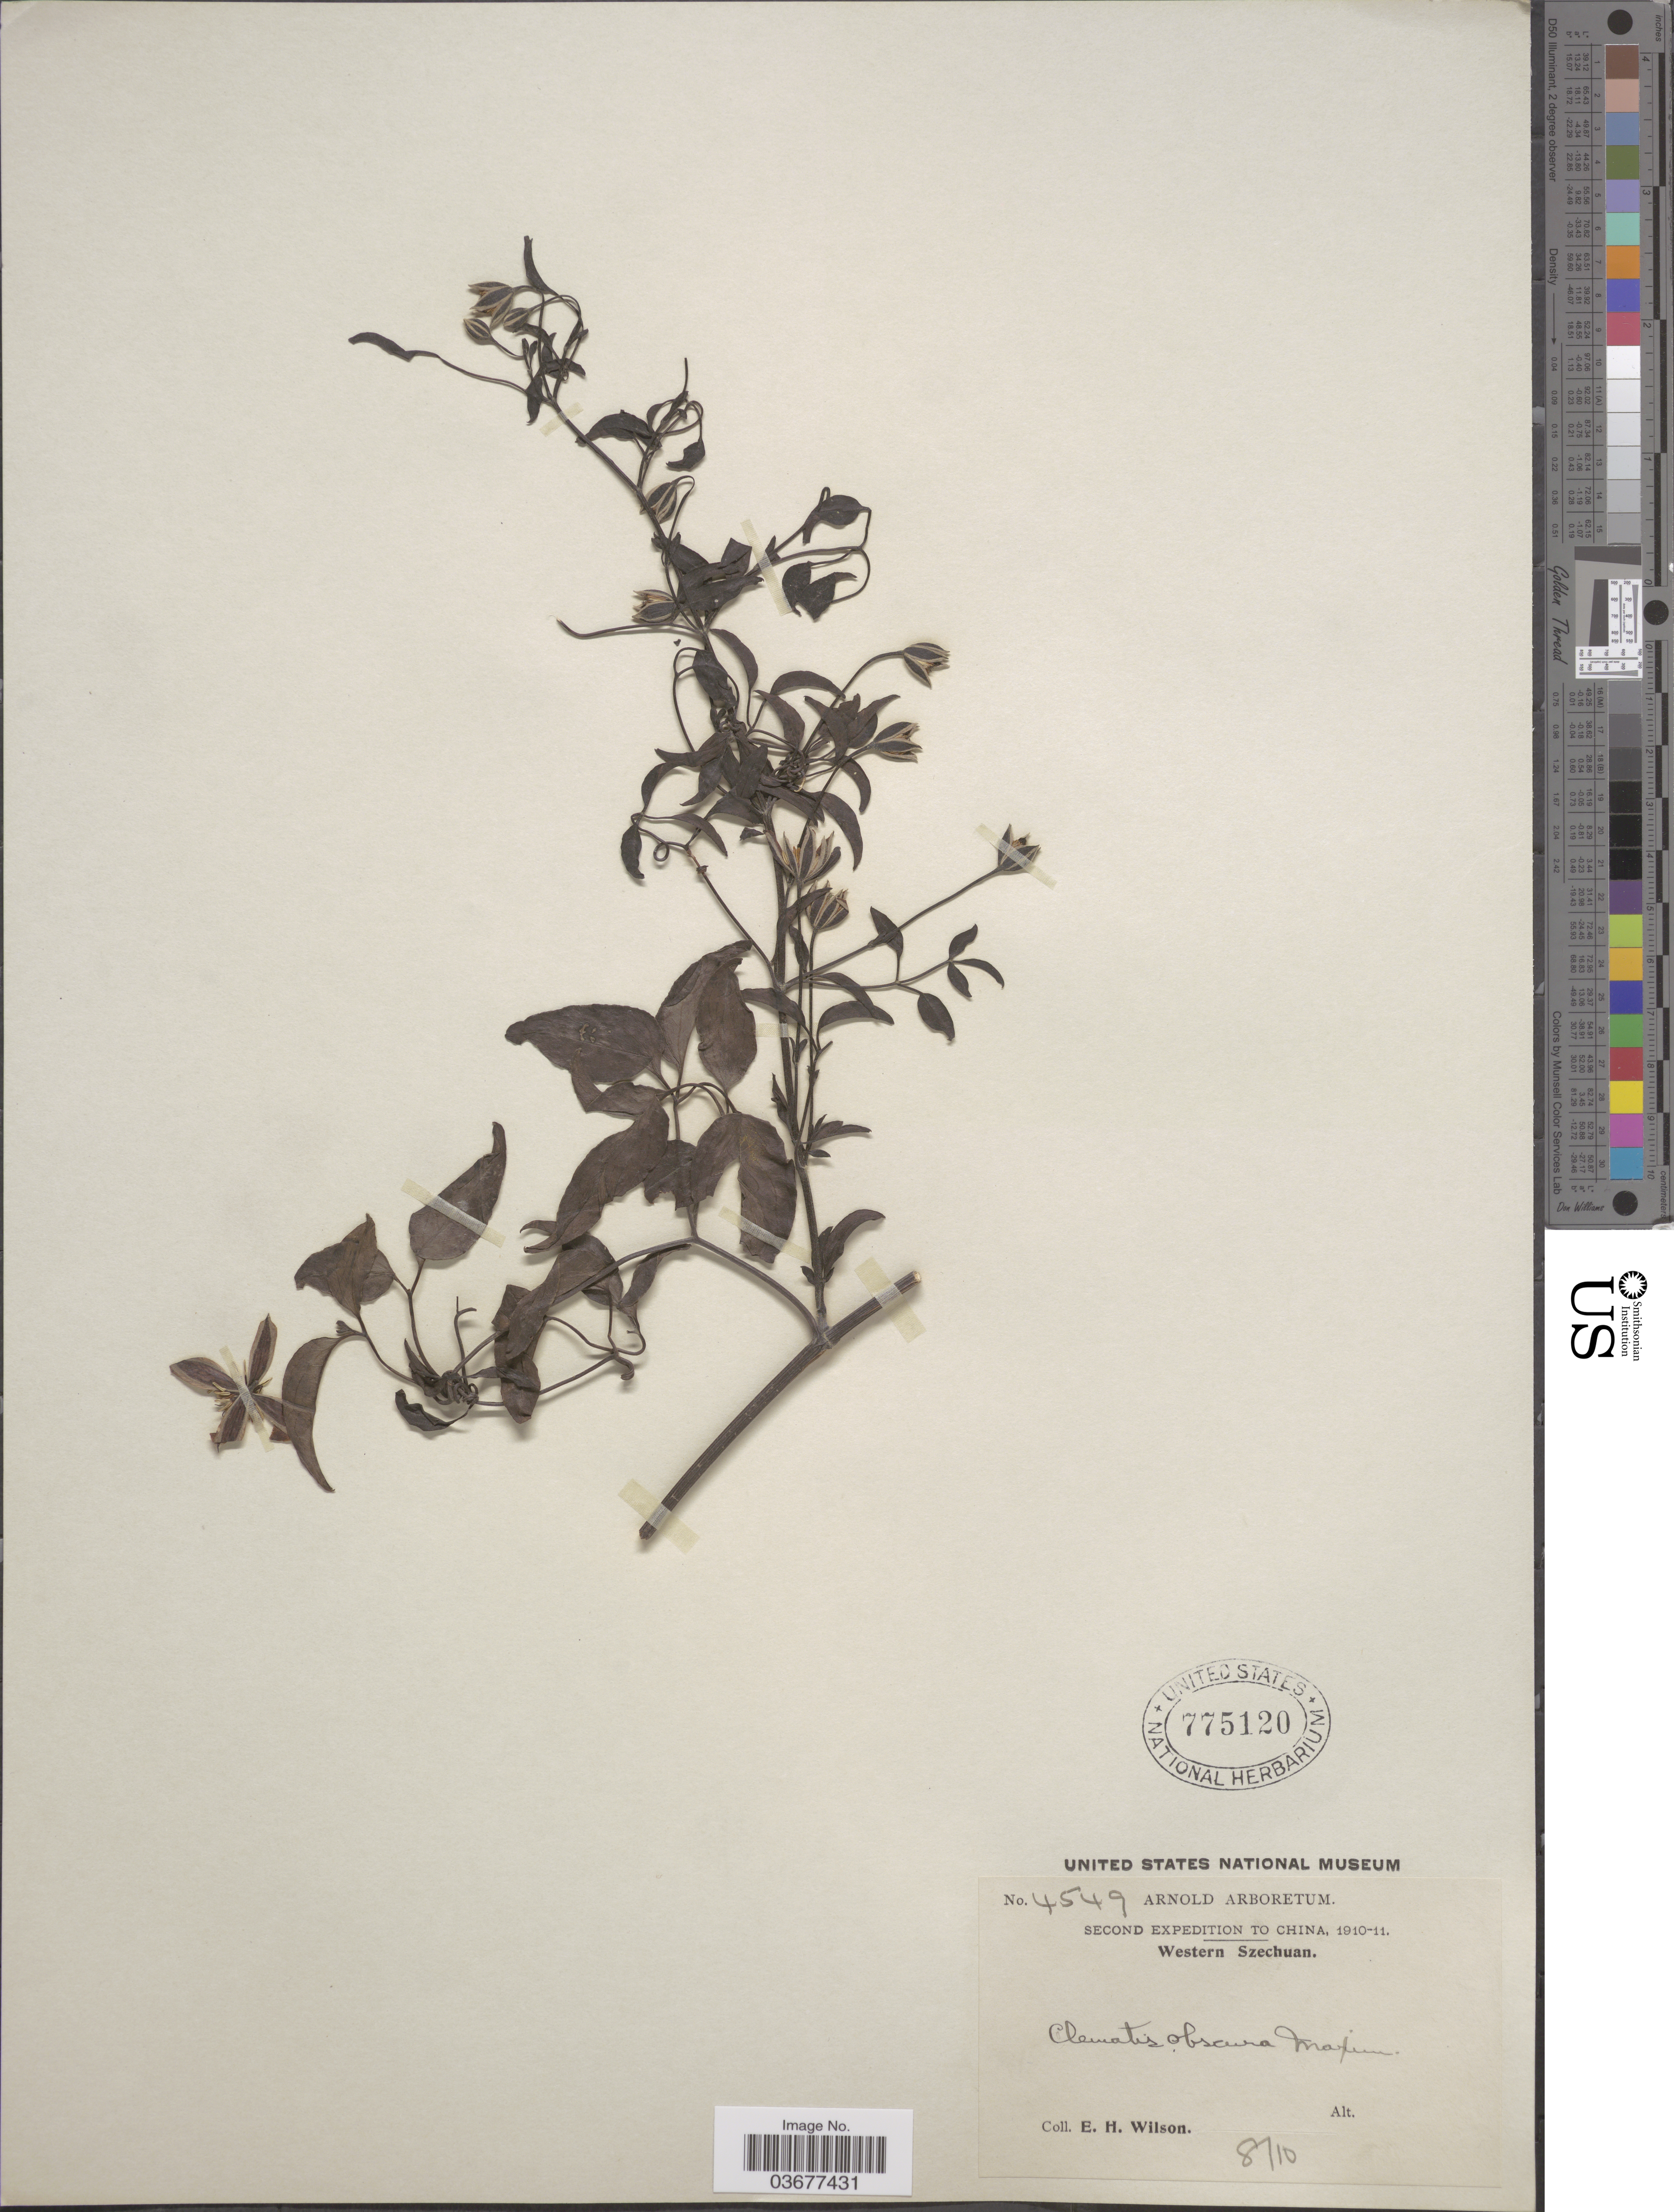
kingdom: Plantae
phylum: Tracheophyta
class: Magnoliopsida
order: Ranunculales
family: Ranunculaceae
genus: Clematis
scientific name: Clematis obscura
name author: Maxim.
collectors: E. Wilson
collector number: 4549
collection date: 1910-08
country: China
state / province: Sichuan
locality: Western Szechuan.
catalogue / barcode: US 775120